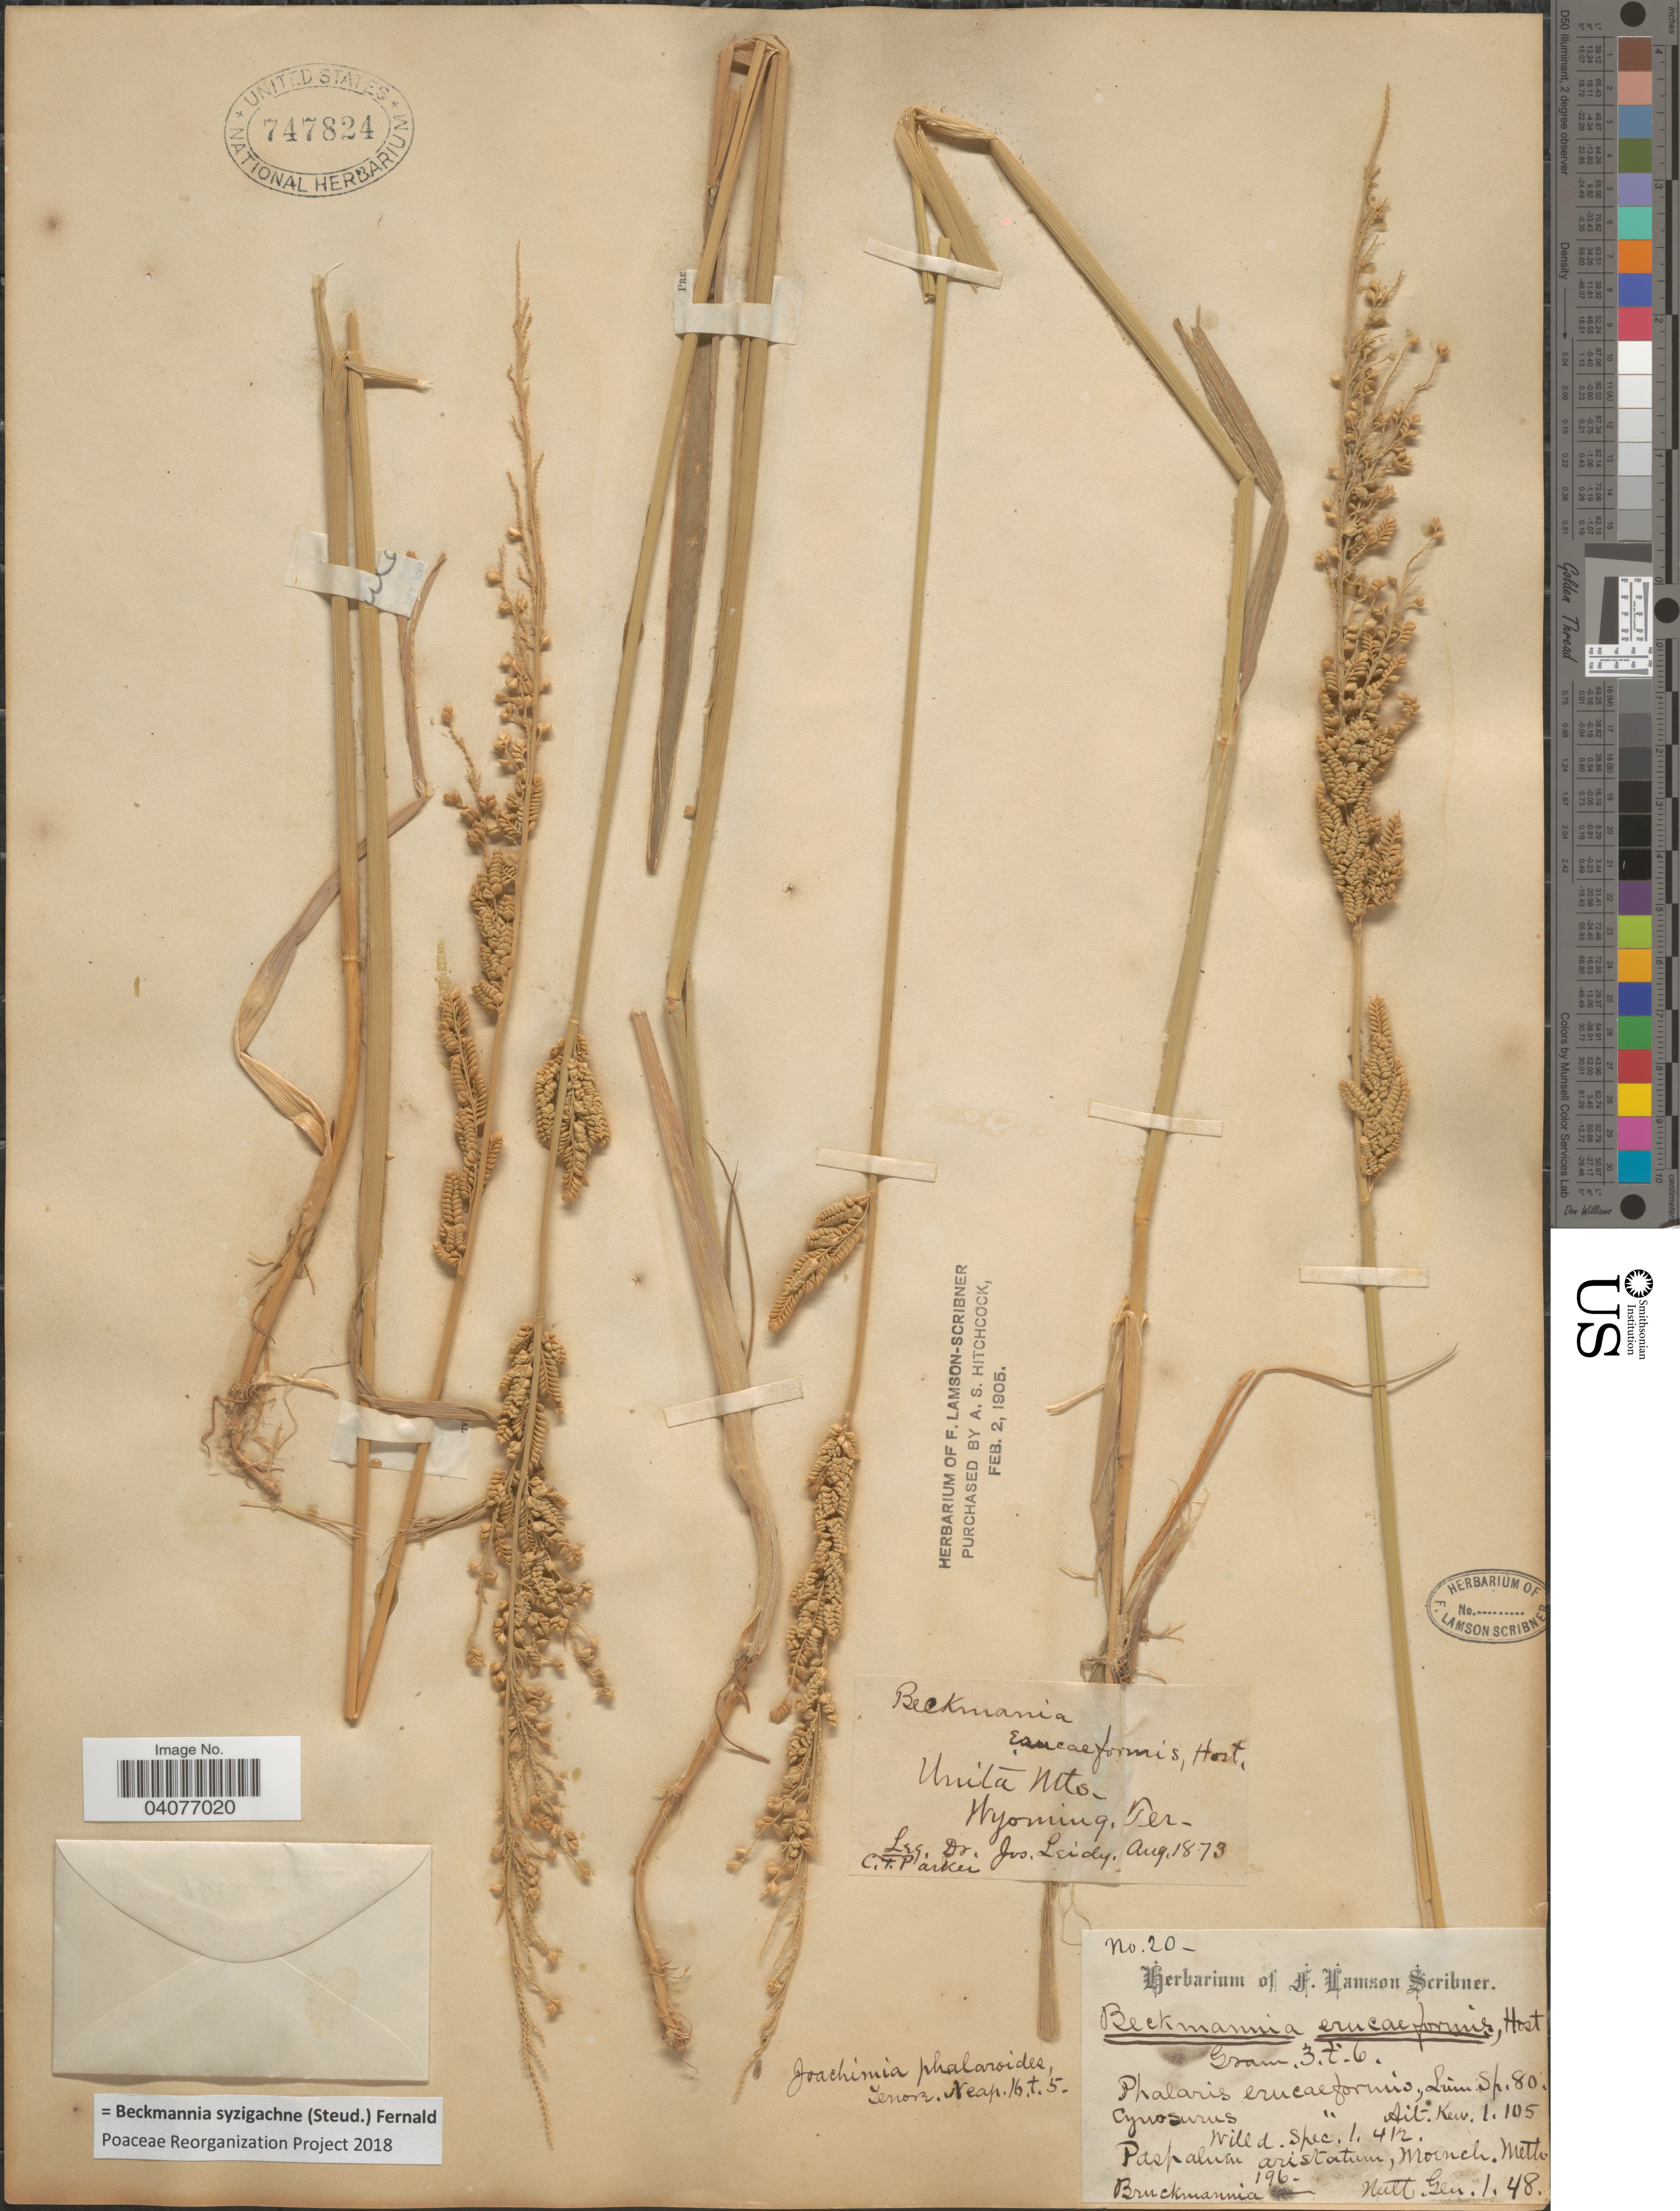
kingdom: Plantae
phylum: Tracheophyta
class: Liliopsida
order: Poales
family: Poaceae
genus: Beckmannia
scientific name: Beckmannia syzigachne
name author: (Steud.) Fernald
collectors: J. Leidy & C. F. Parker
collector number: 20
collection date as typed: Transcribed d/m/y: 18/8/73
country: United States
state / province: Wyoming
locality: Uinta Mts. Wyoming Ter.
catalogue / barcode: US 747824